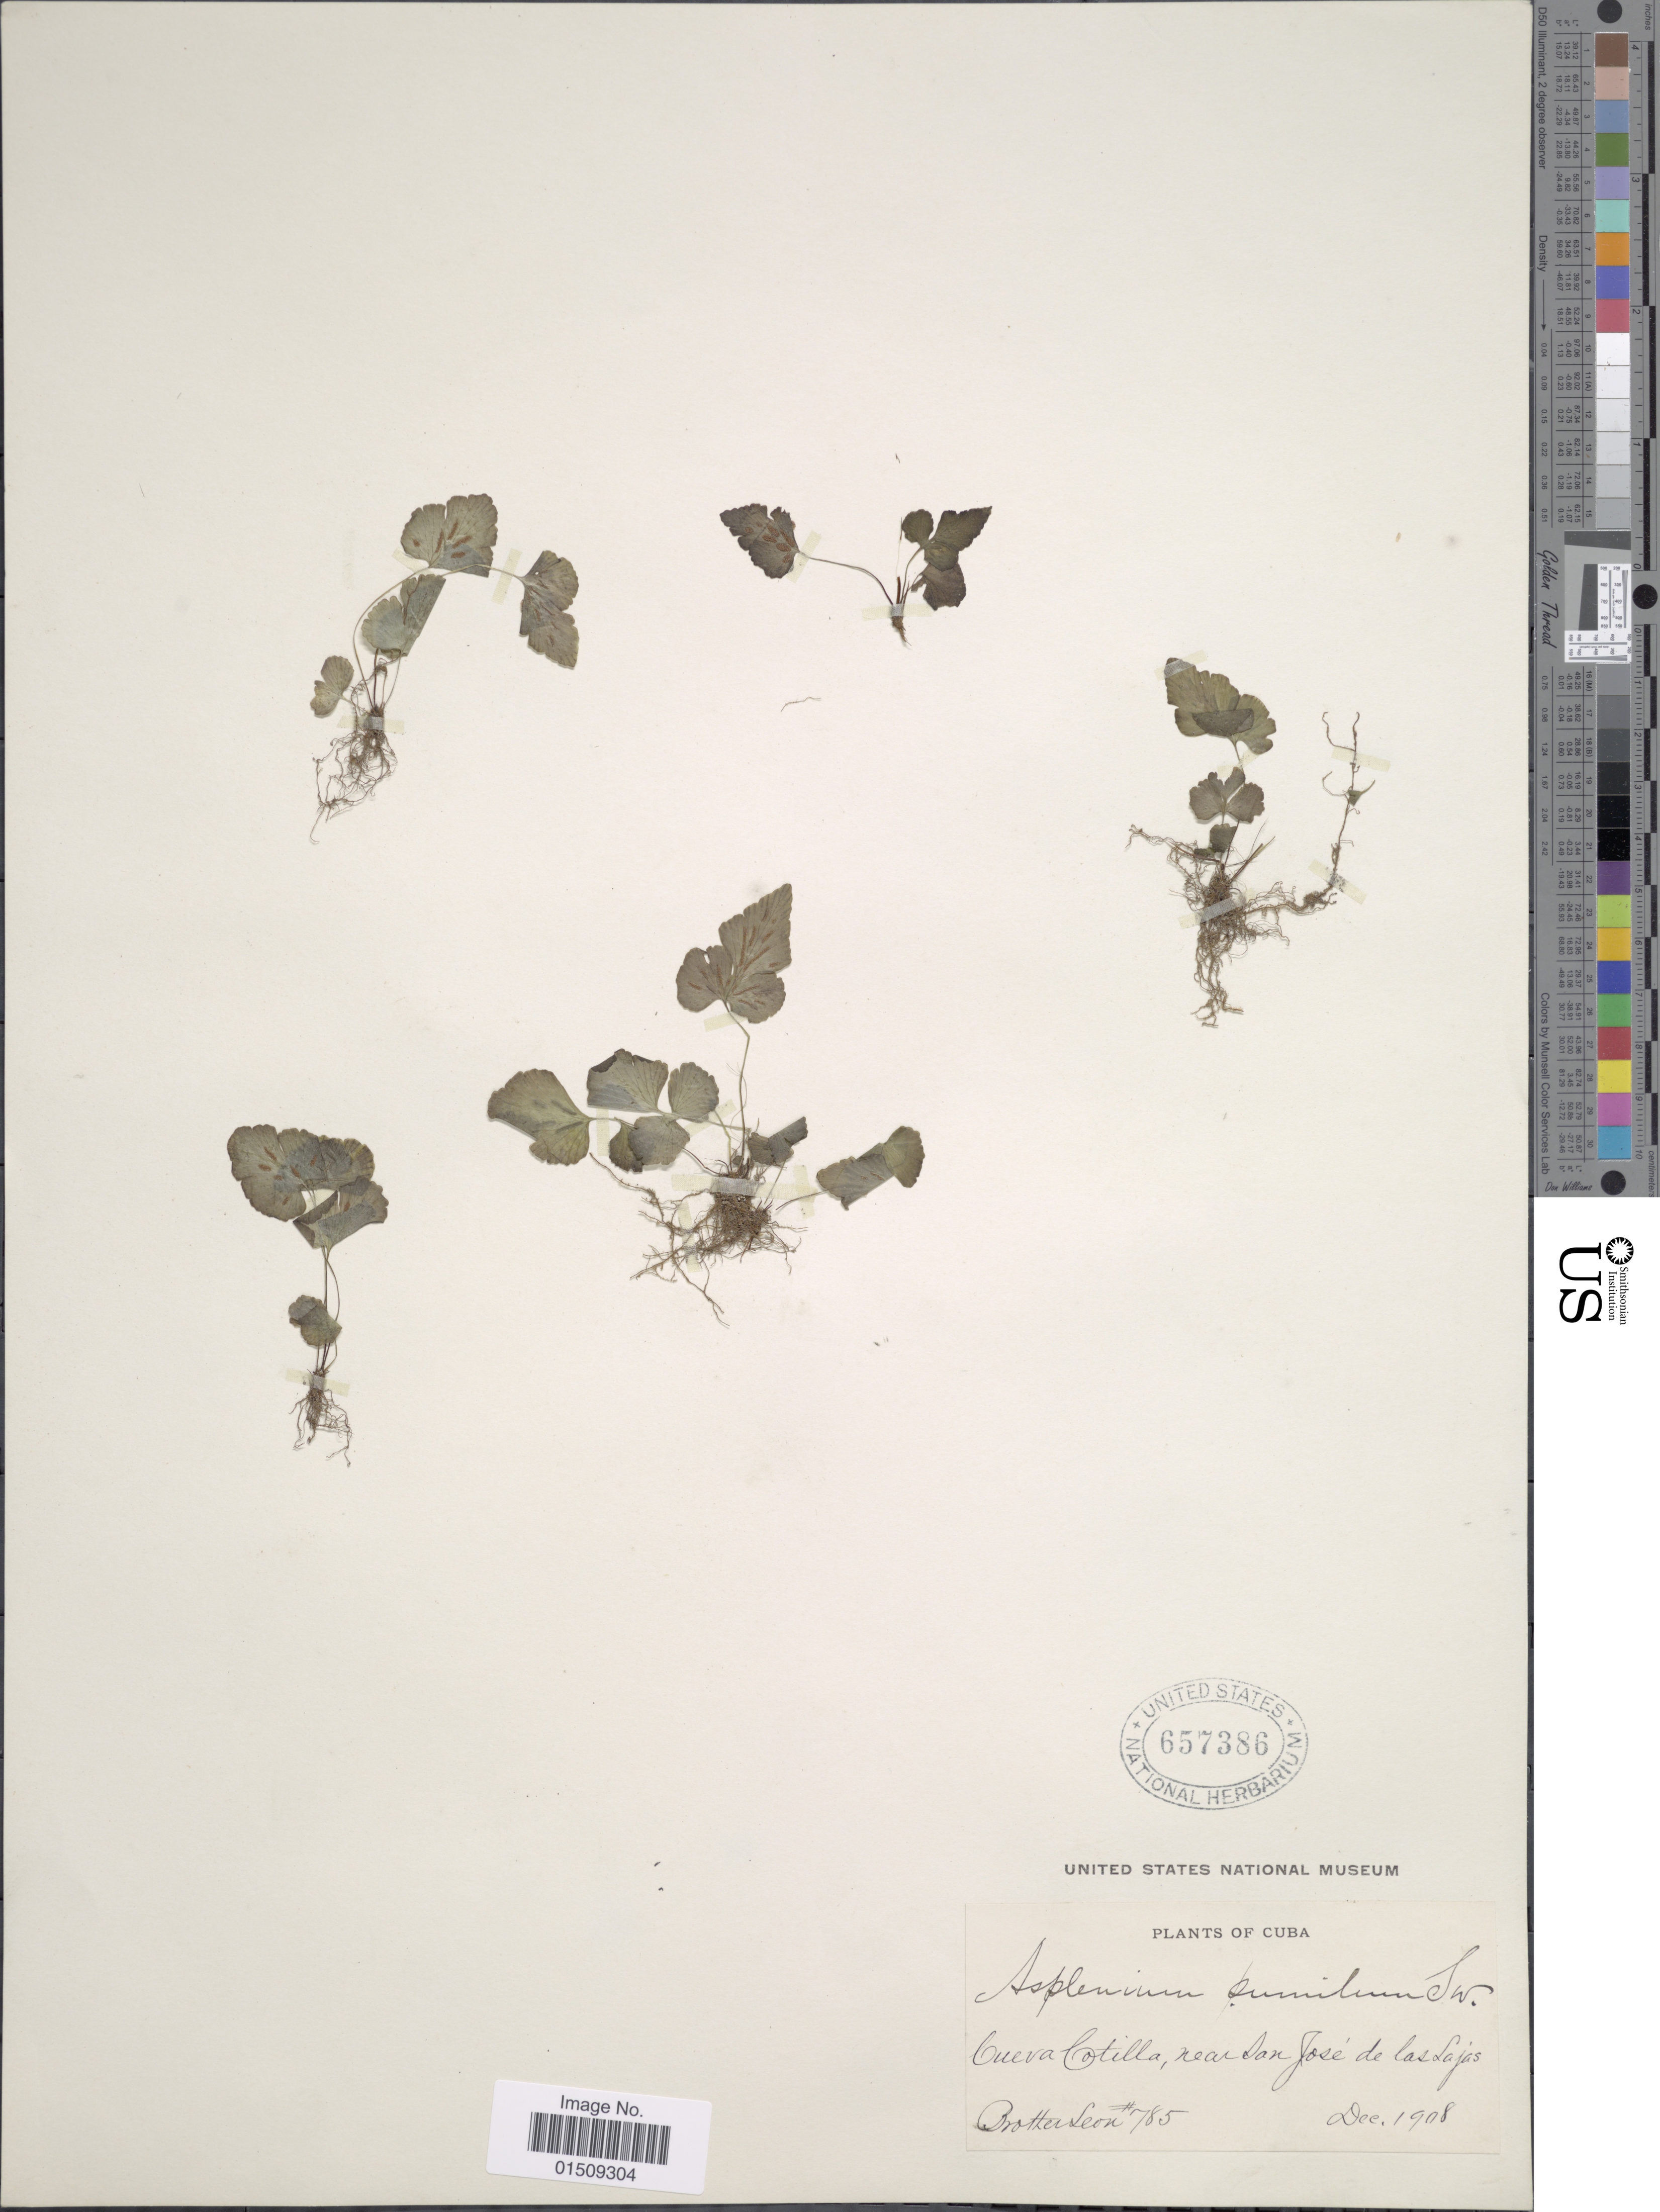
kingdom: Plantae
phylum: Tracheophyta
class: Polypodiopsida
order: Polypodiales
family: Aspleniaceae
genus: Asplenium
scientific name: Asplenium pumilum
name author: Sw.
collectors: Bro. León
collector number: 785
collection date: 1908-12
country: Cuba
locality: Cueva Cotilla, near San José de Las Lajas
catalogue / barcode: US 657386